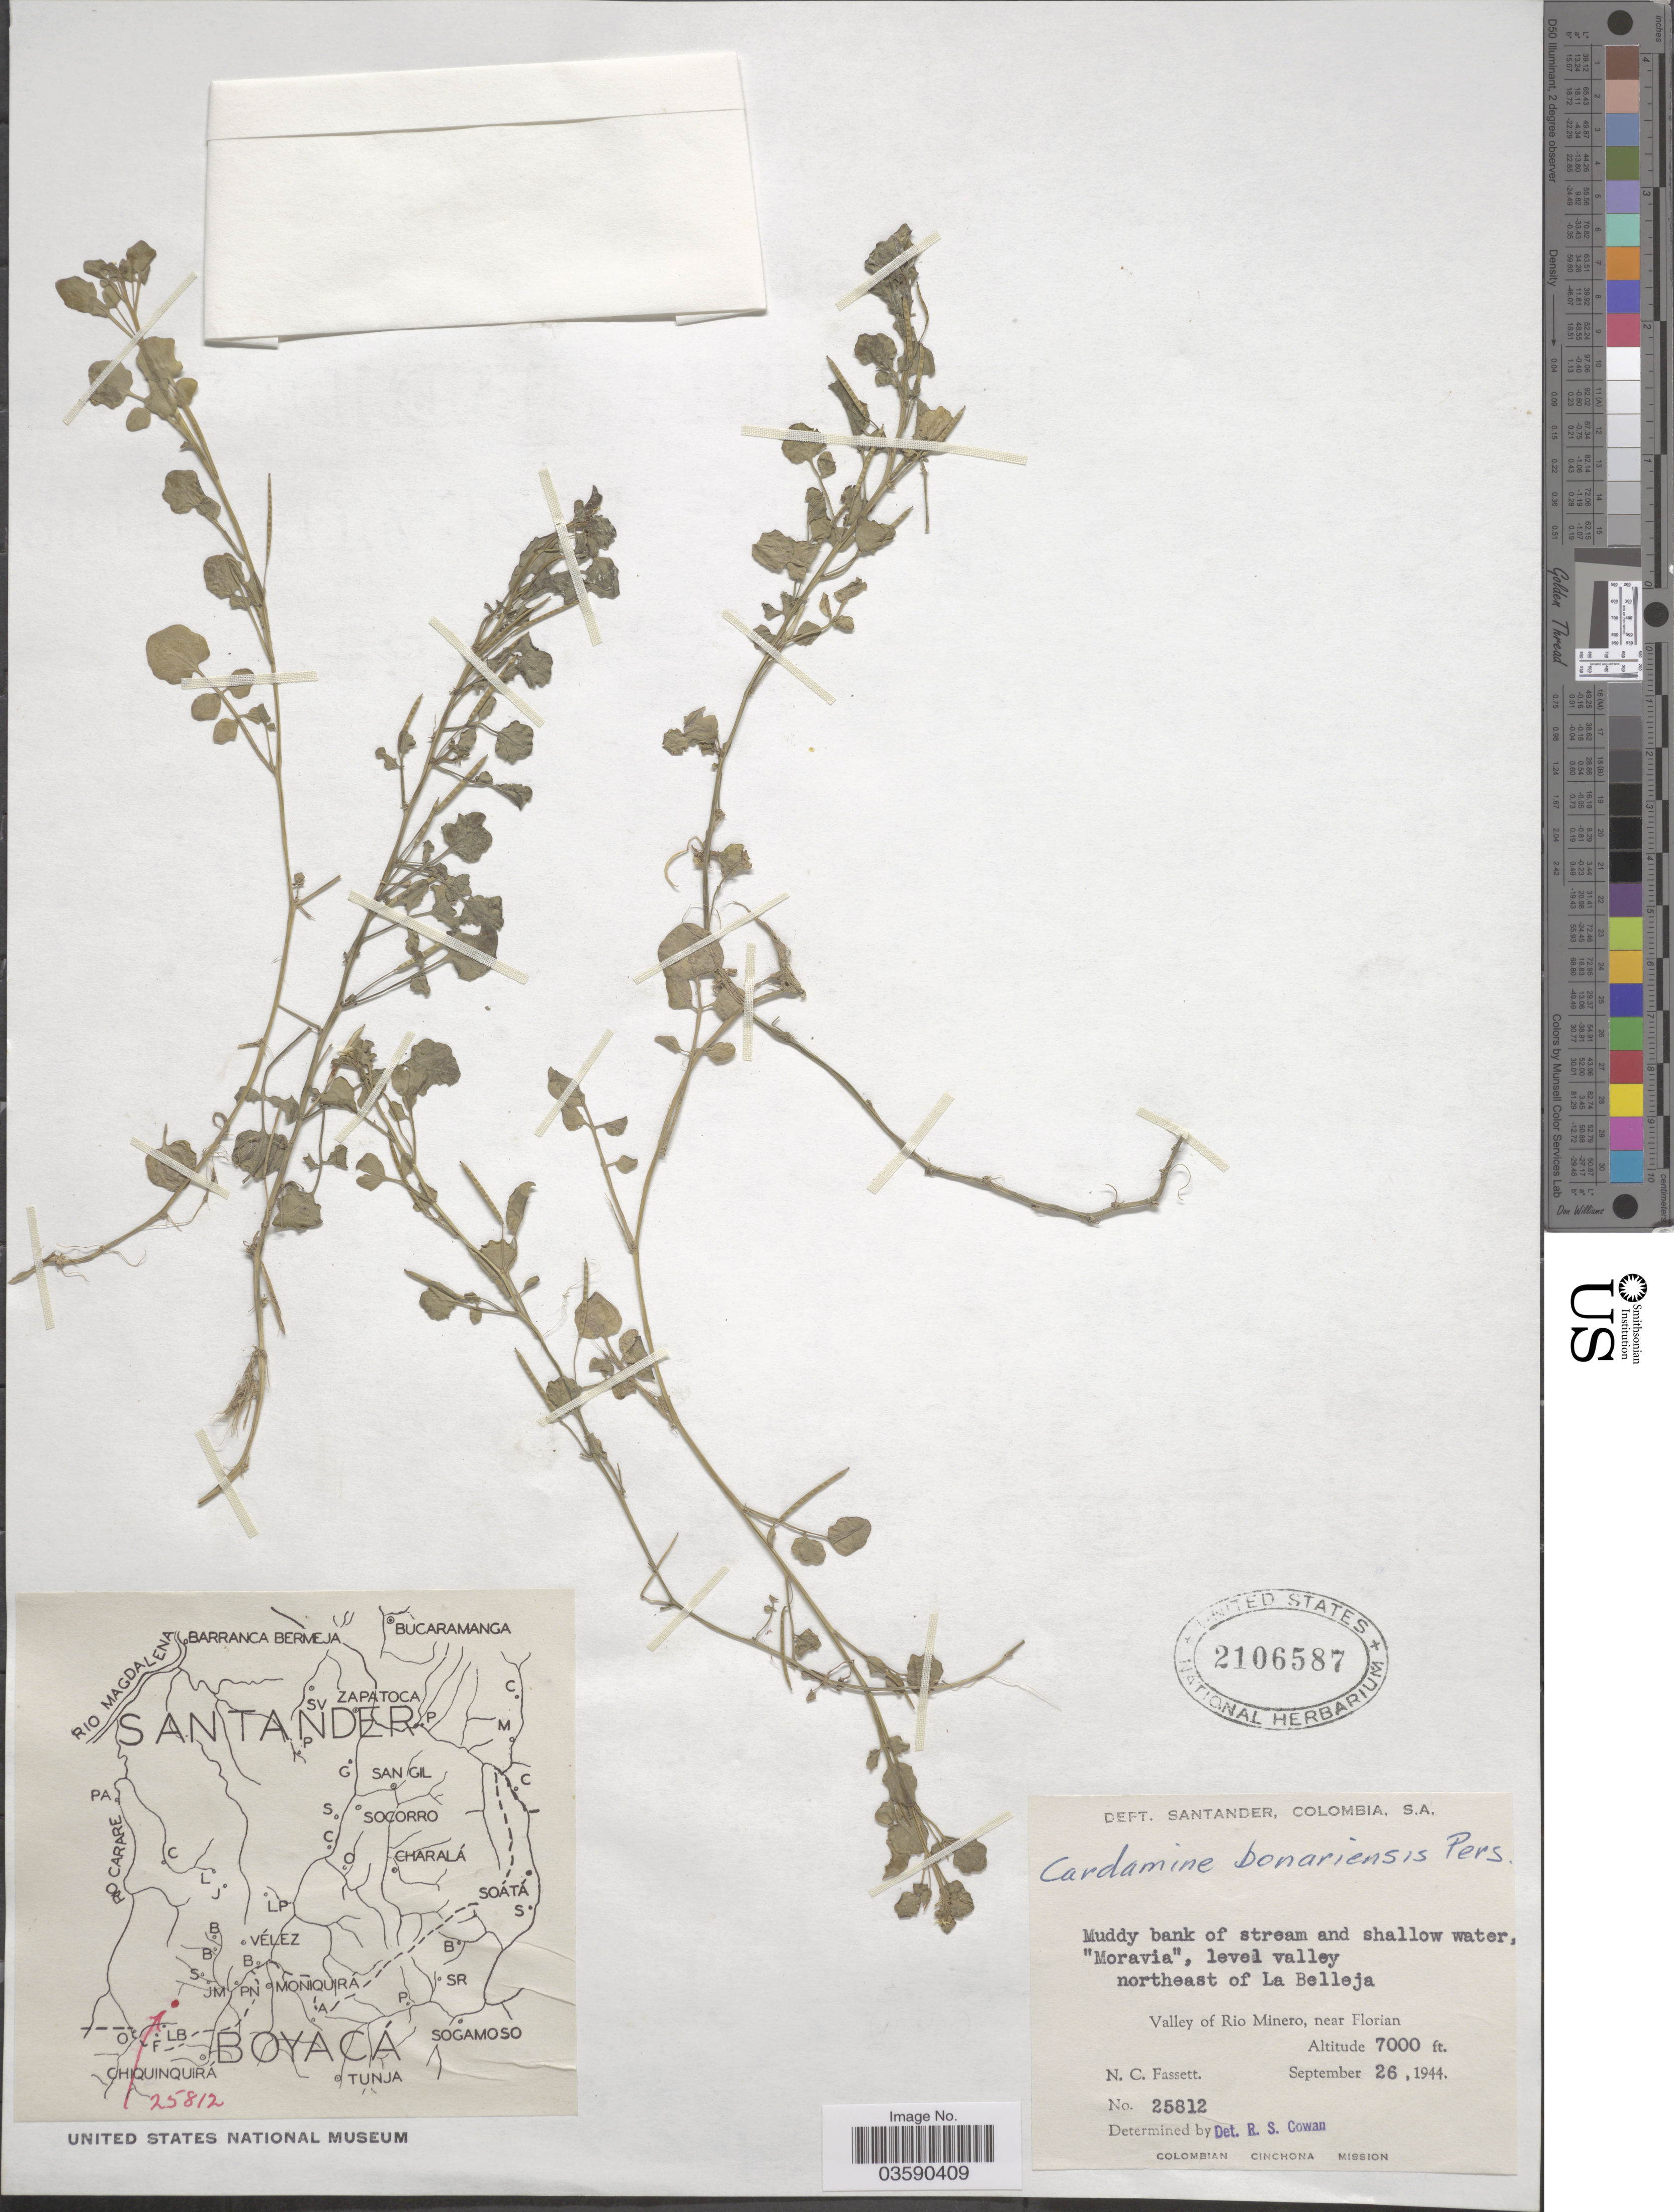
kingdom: Plantae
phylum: Tracheophyta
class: Magnoliopsida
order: Brassicales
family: Brassicaceae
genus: Cardamine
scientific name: Cardamine bonariensis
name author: Pers.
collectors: N. C. Fassett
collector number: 25812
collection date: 1944-09-26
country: Colombia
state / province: Santander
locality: Dept. Santander. "Moravia", level valley northeast of La Belleja. Valley of Rio Minero, near Florian.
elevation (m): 2134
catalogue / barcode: US 2106587